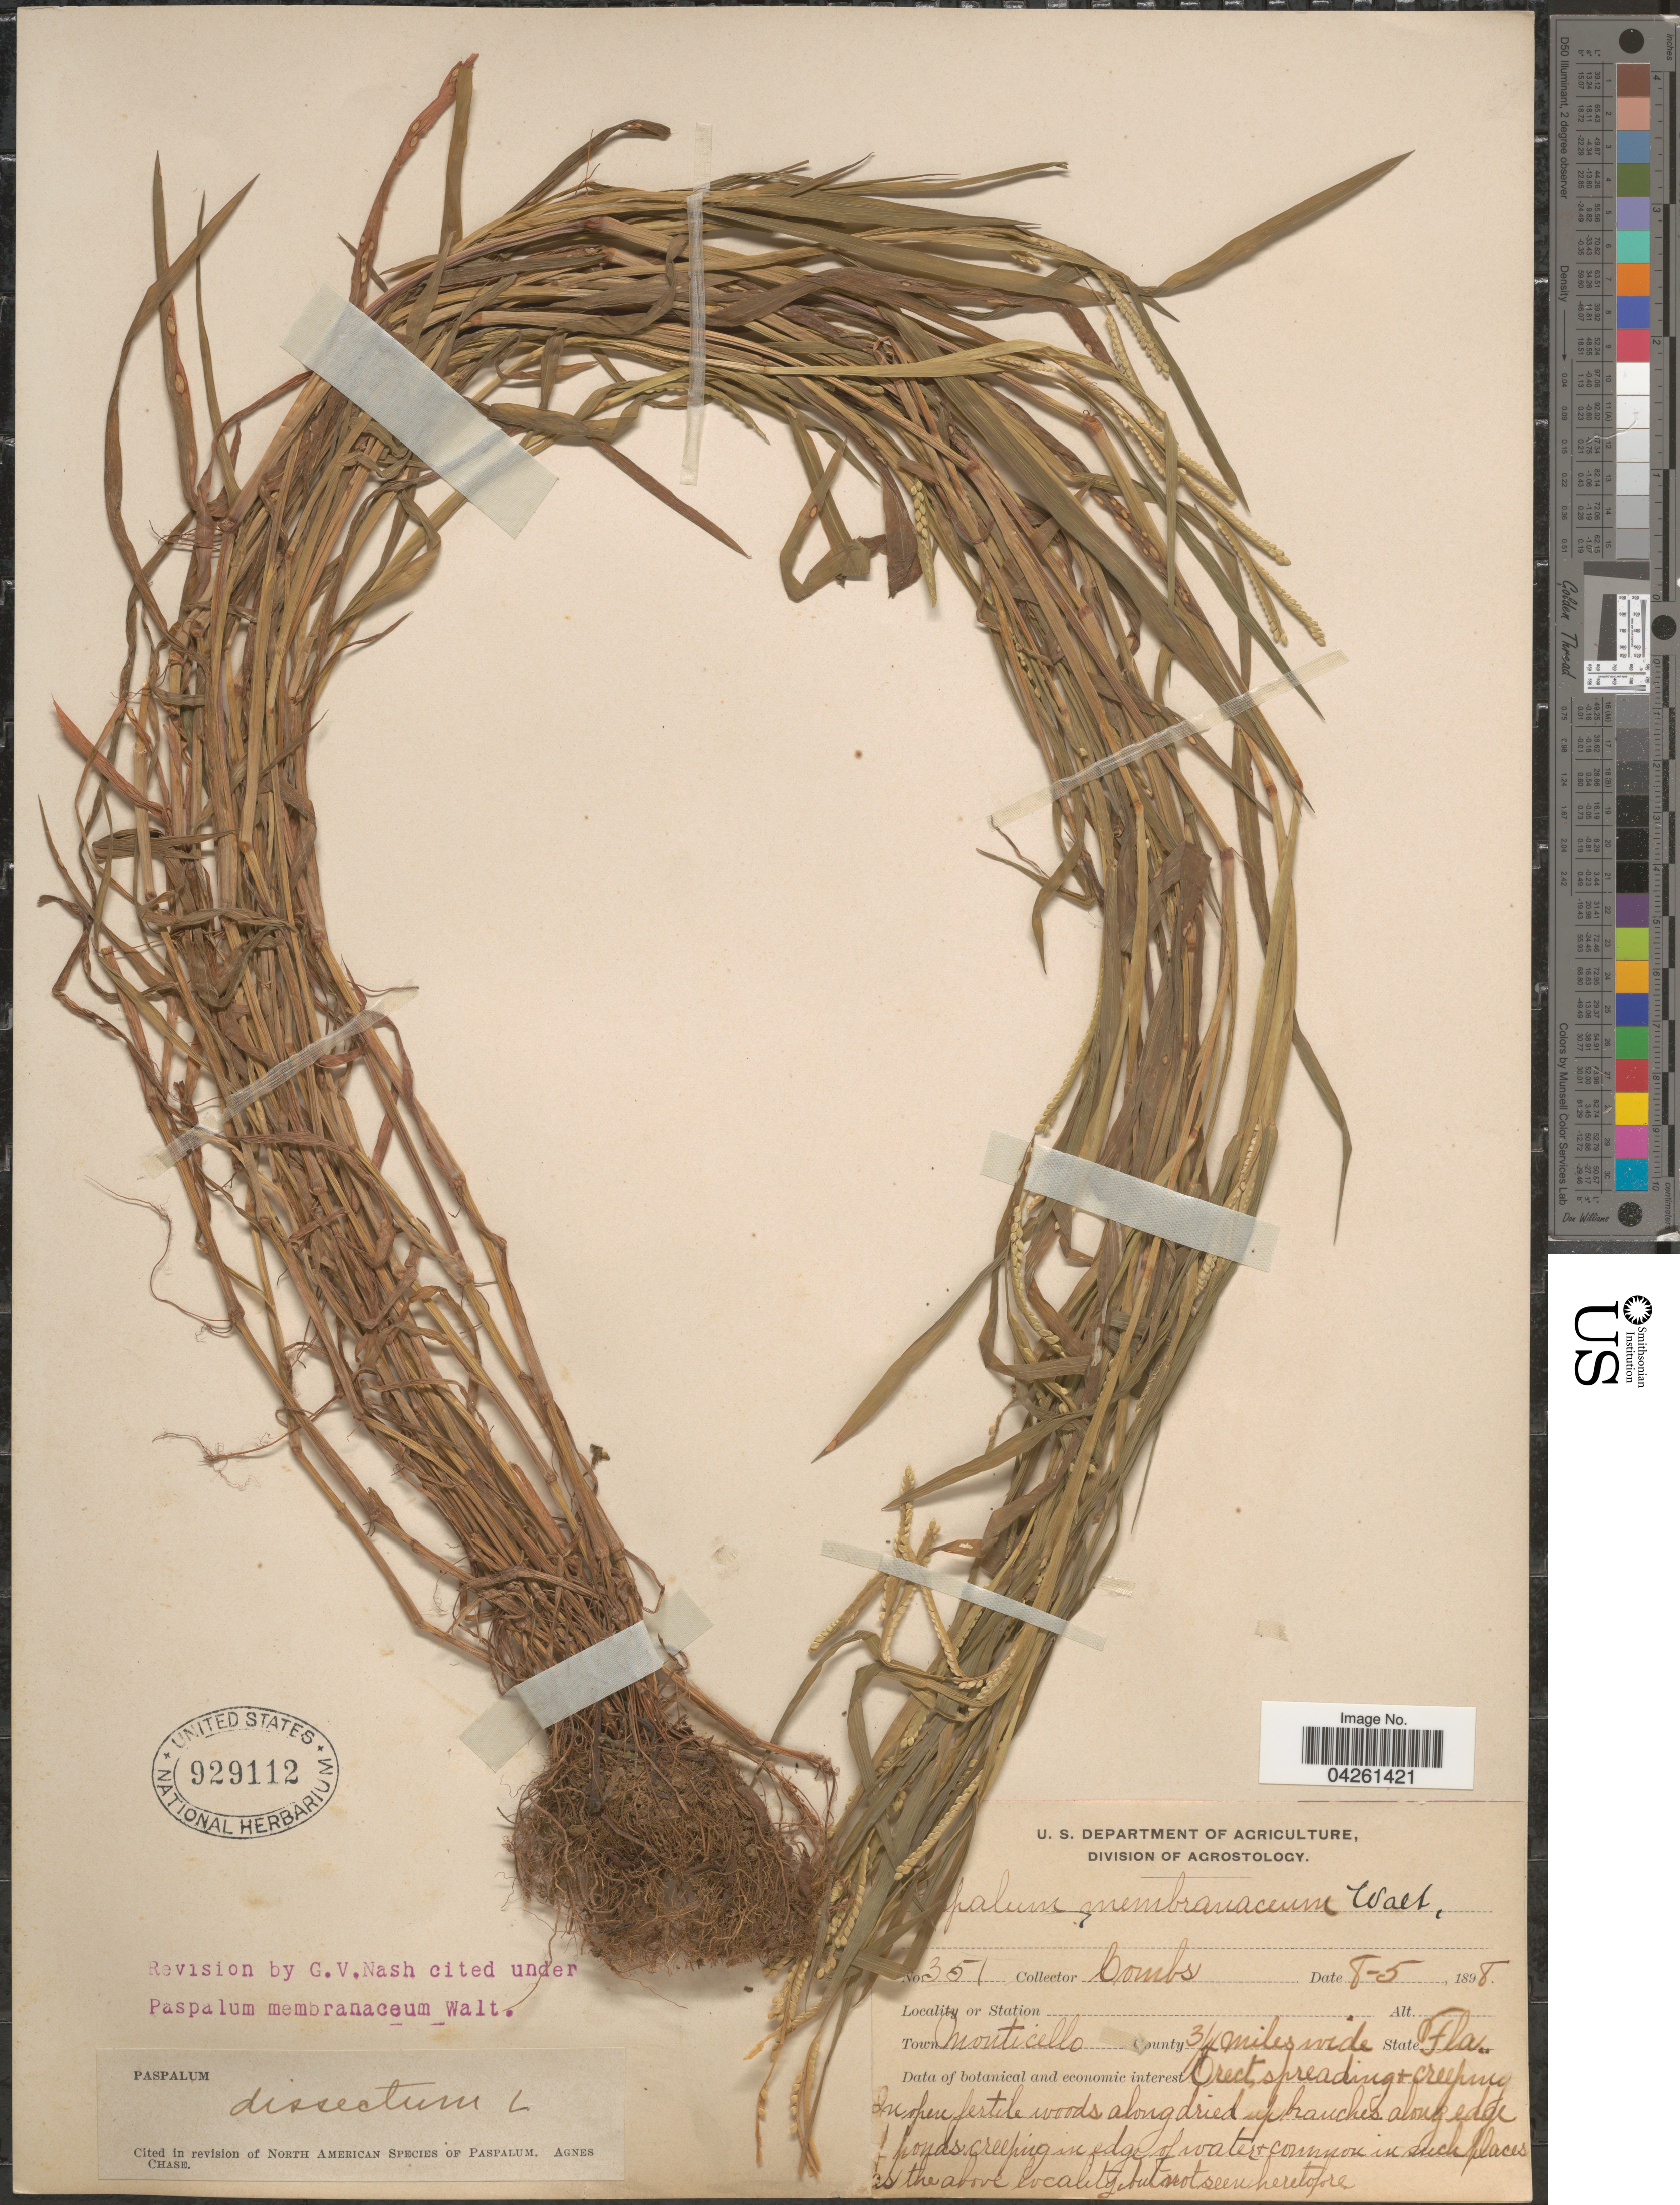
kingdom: Plantae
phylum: Tracheophyta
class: Liliopsida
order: Poales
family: Poaceae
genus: Paspalum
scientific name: Paspalum dissectum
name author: (L.) L.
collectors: -. Combs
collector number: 351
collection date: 1898-08-05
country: United States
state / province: Florida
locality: Town Monticello. ¾ miles wide.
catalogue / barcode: US 929112